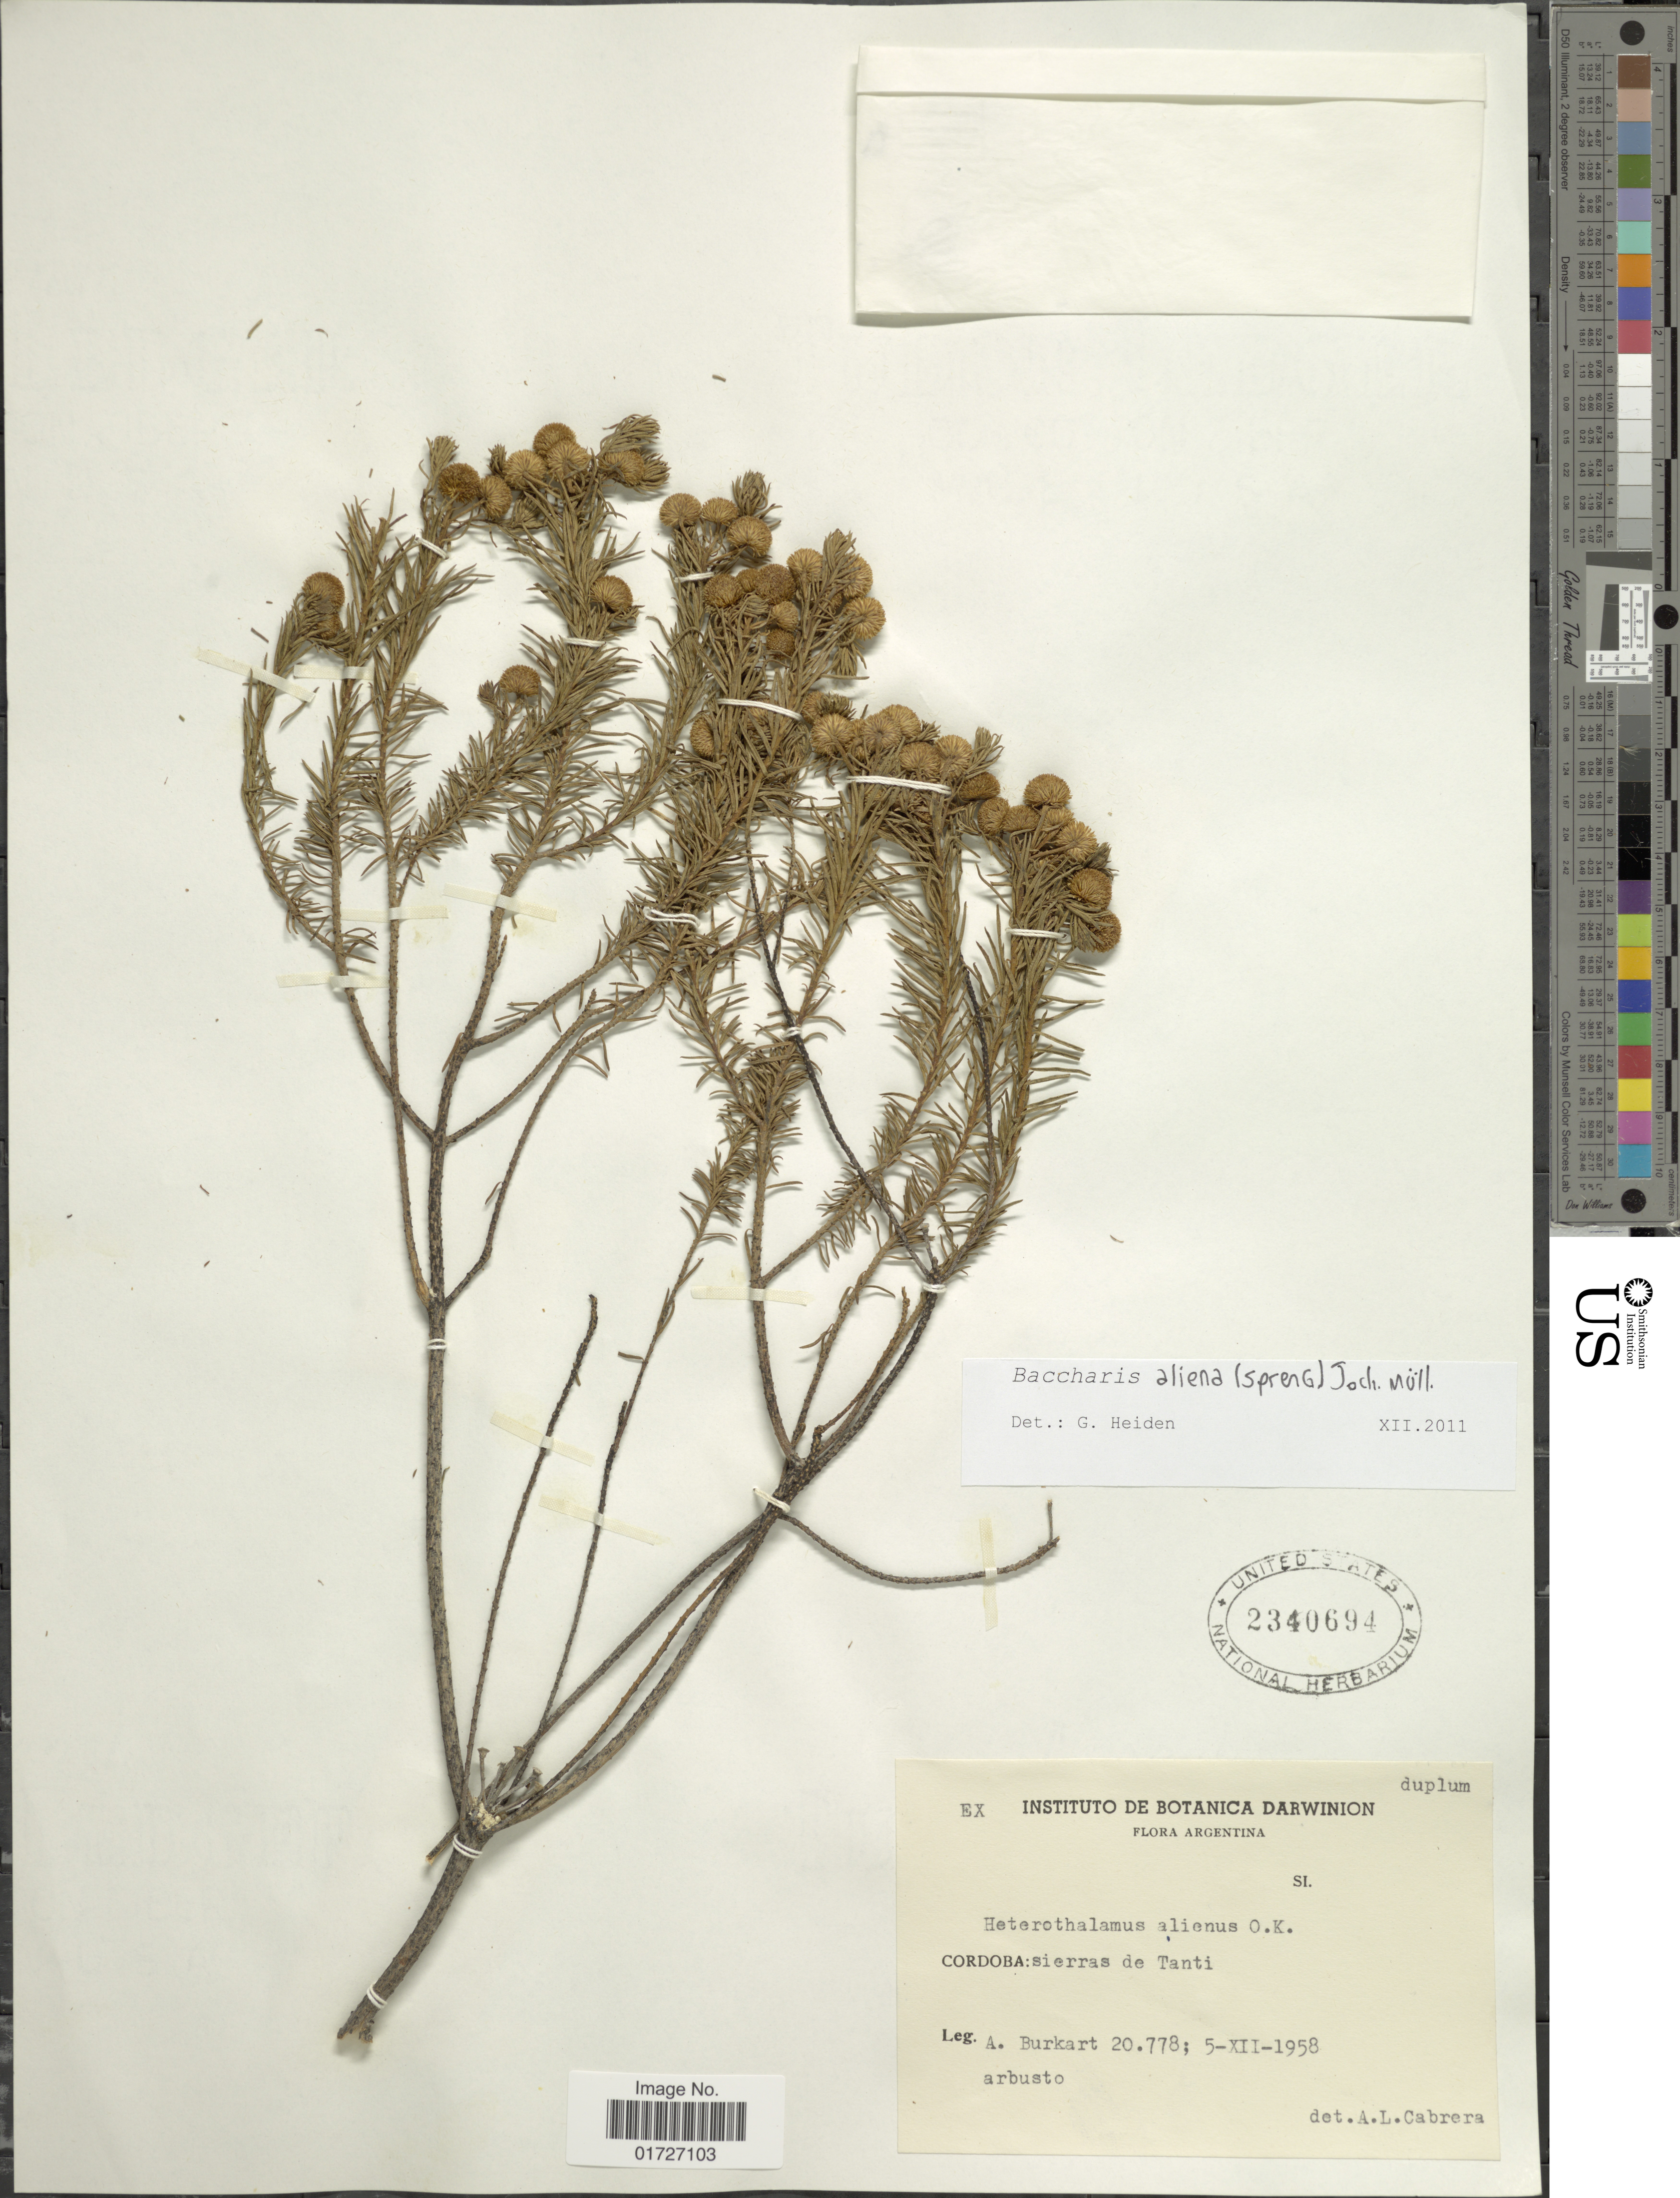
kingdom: Plantae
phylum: Tracheophyta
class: Magnoliopsida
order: Asterales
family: Asteraceae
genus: Baccharis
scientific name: Baccharis aliena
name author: (Spreng.) Joch. Müll.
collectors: A. E. Burkart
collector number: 20778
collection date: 1958-12-05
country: Argentina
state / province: Cordoba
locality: Sierras de Tanti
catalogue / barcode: US 2340694